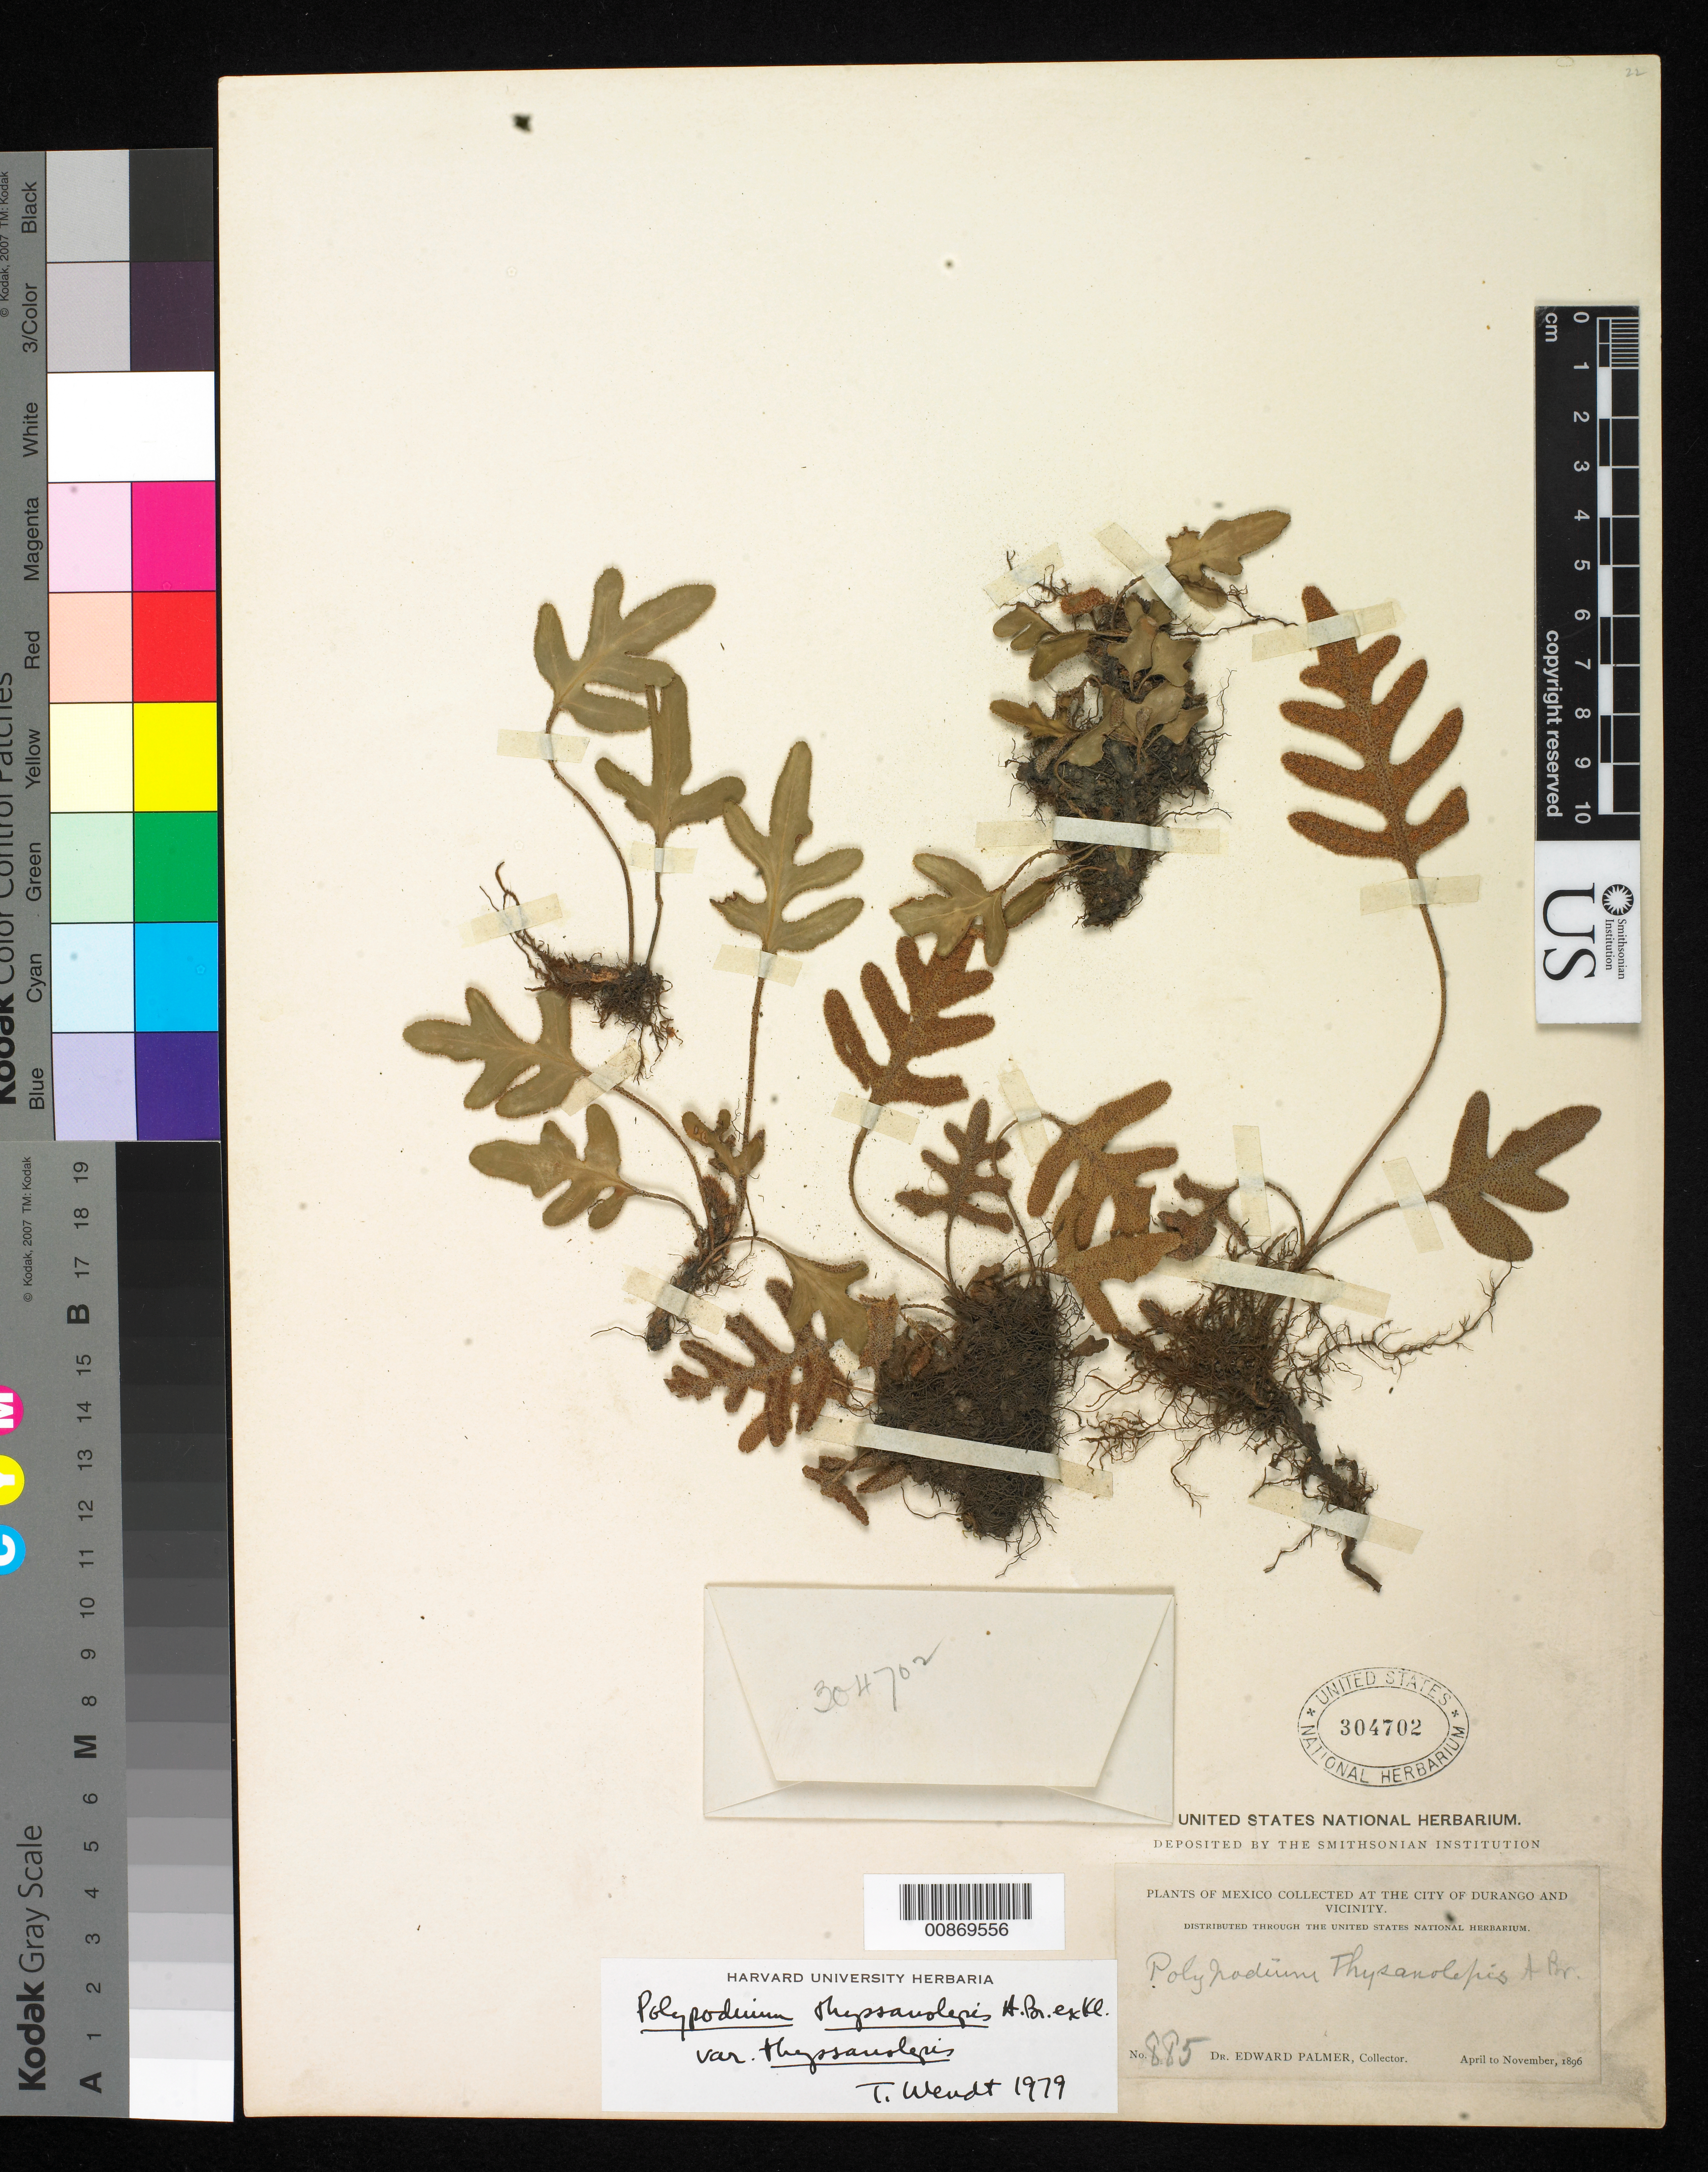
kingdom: Plantae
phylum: Tracheophyta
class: Polypodiopsida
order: Polypodiales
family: Polypodiaceae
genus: Pleopeltis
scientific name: Pleopeltis thyssanolepis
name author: (A. Braun ex Klotzsch) E.G. Andrews & Windham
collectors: E. Palmer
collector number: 885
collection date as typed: Apr 1896 to -- Nov 1896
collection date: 1896-04/1896-11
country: Mexico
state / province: Durango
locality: City of Durango and vicinity.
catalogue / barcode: US 304702